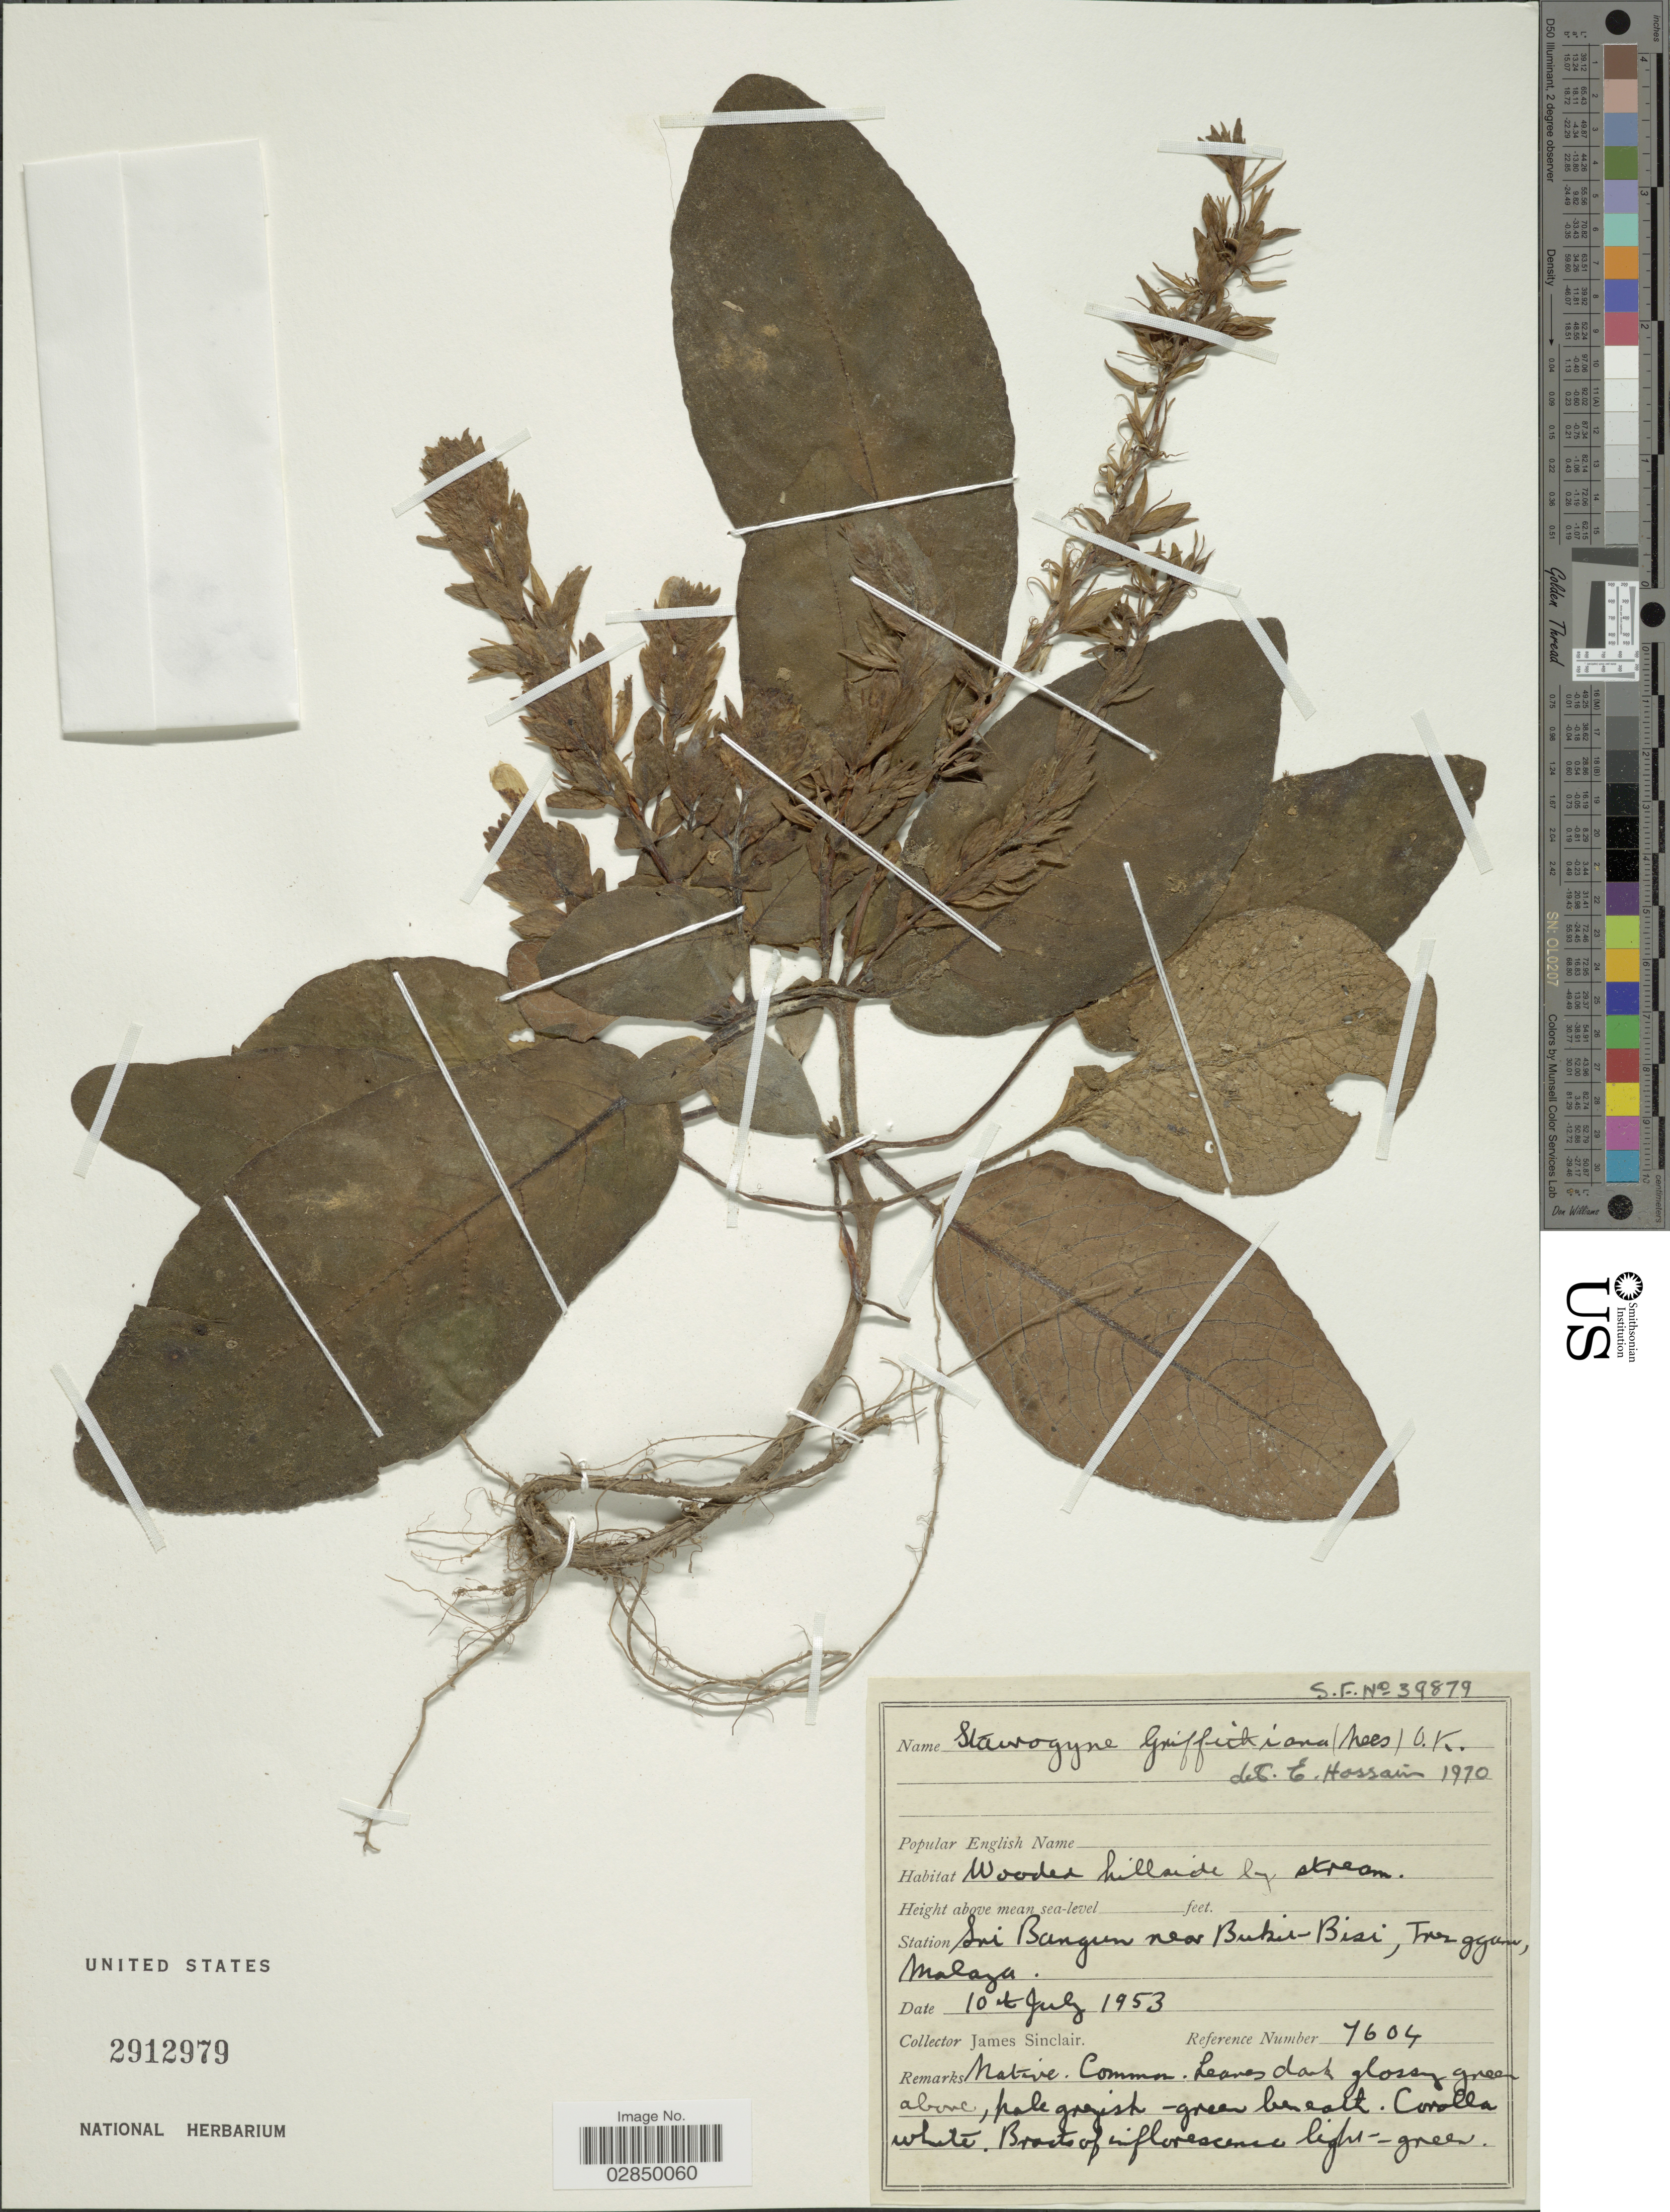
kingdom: Plantae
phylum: Tracheophyta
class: Magnoliopsida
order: Lamiales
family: Acanthaceae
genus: Staurogyne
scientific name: Staurogyne griffithiana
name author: Kuntze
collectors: J. Sinclair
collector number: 7604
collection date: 1953-07-10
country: Malaysia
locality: Station Sri Bangun near Buki-Bisi, Terengganu, Malaya.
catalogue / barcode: US 2912979